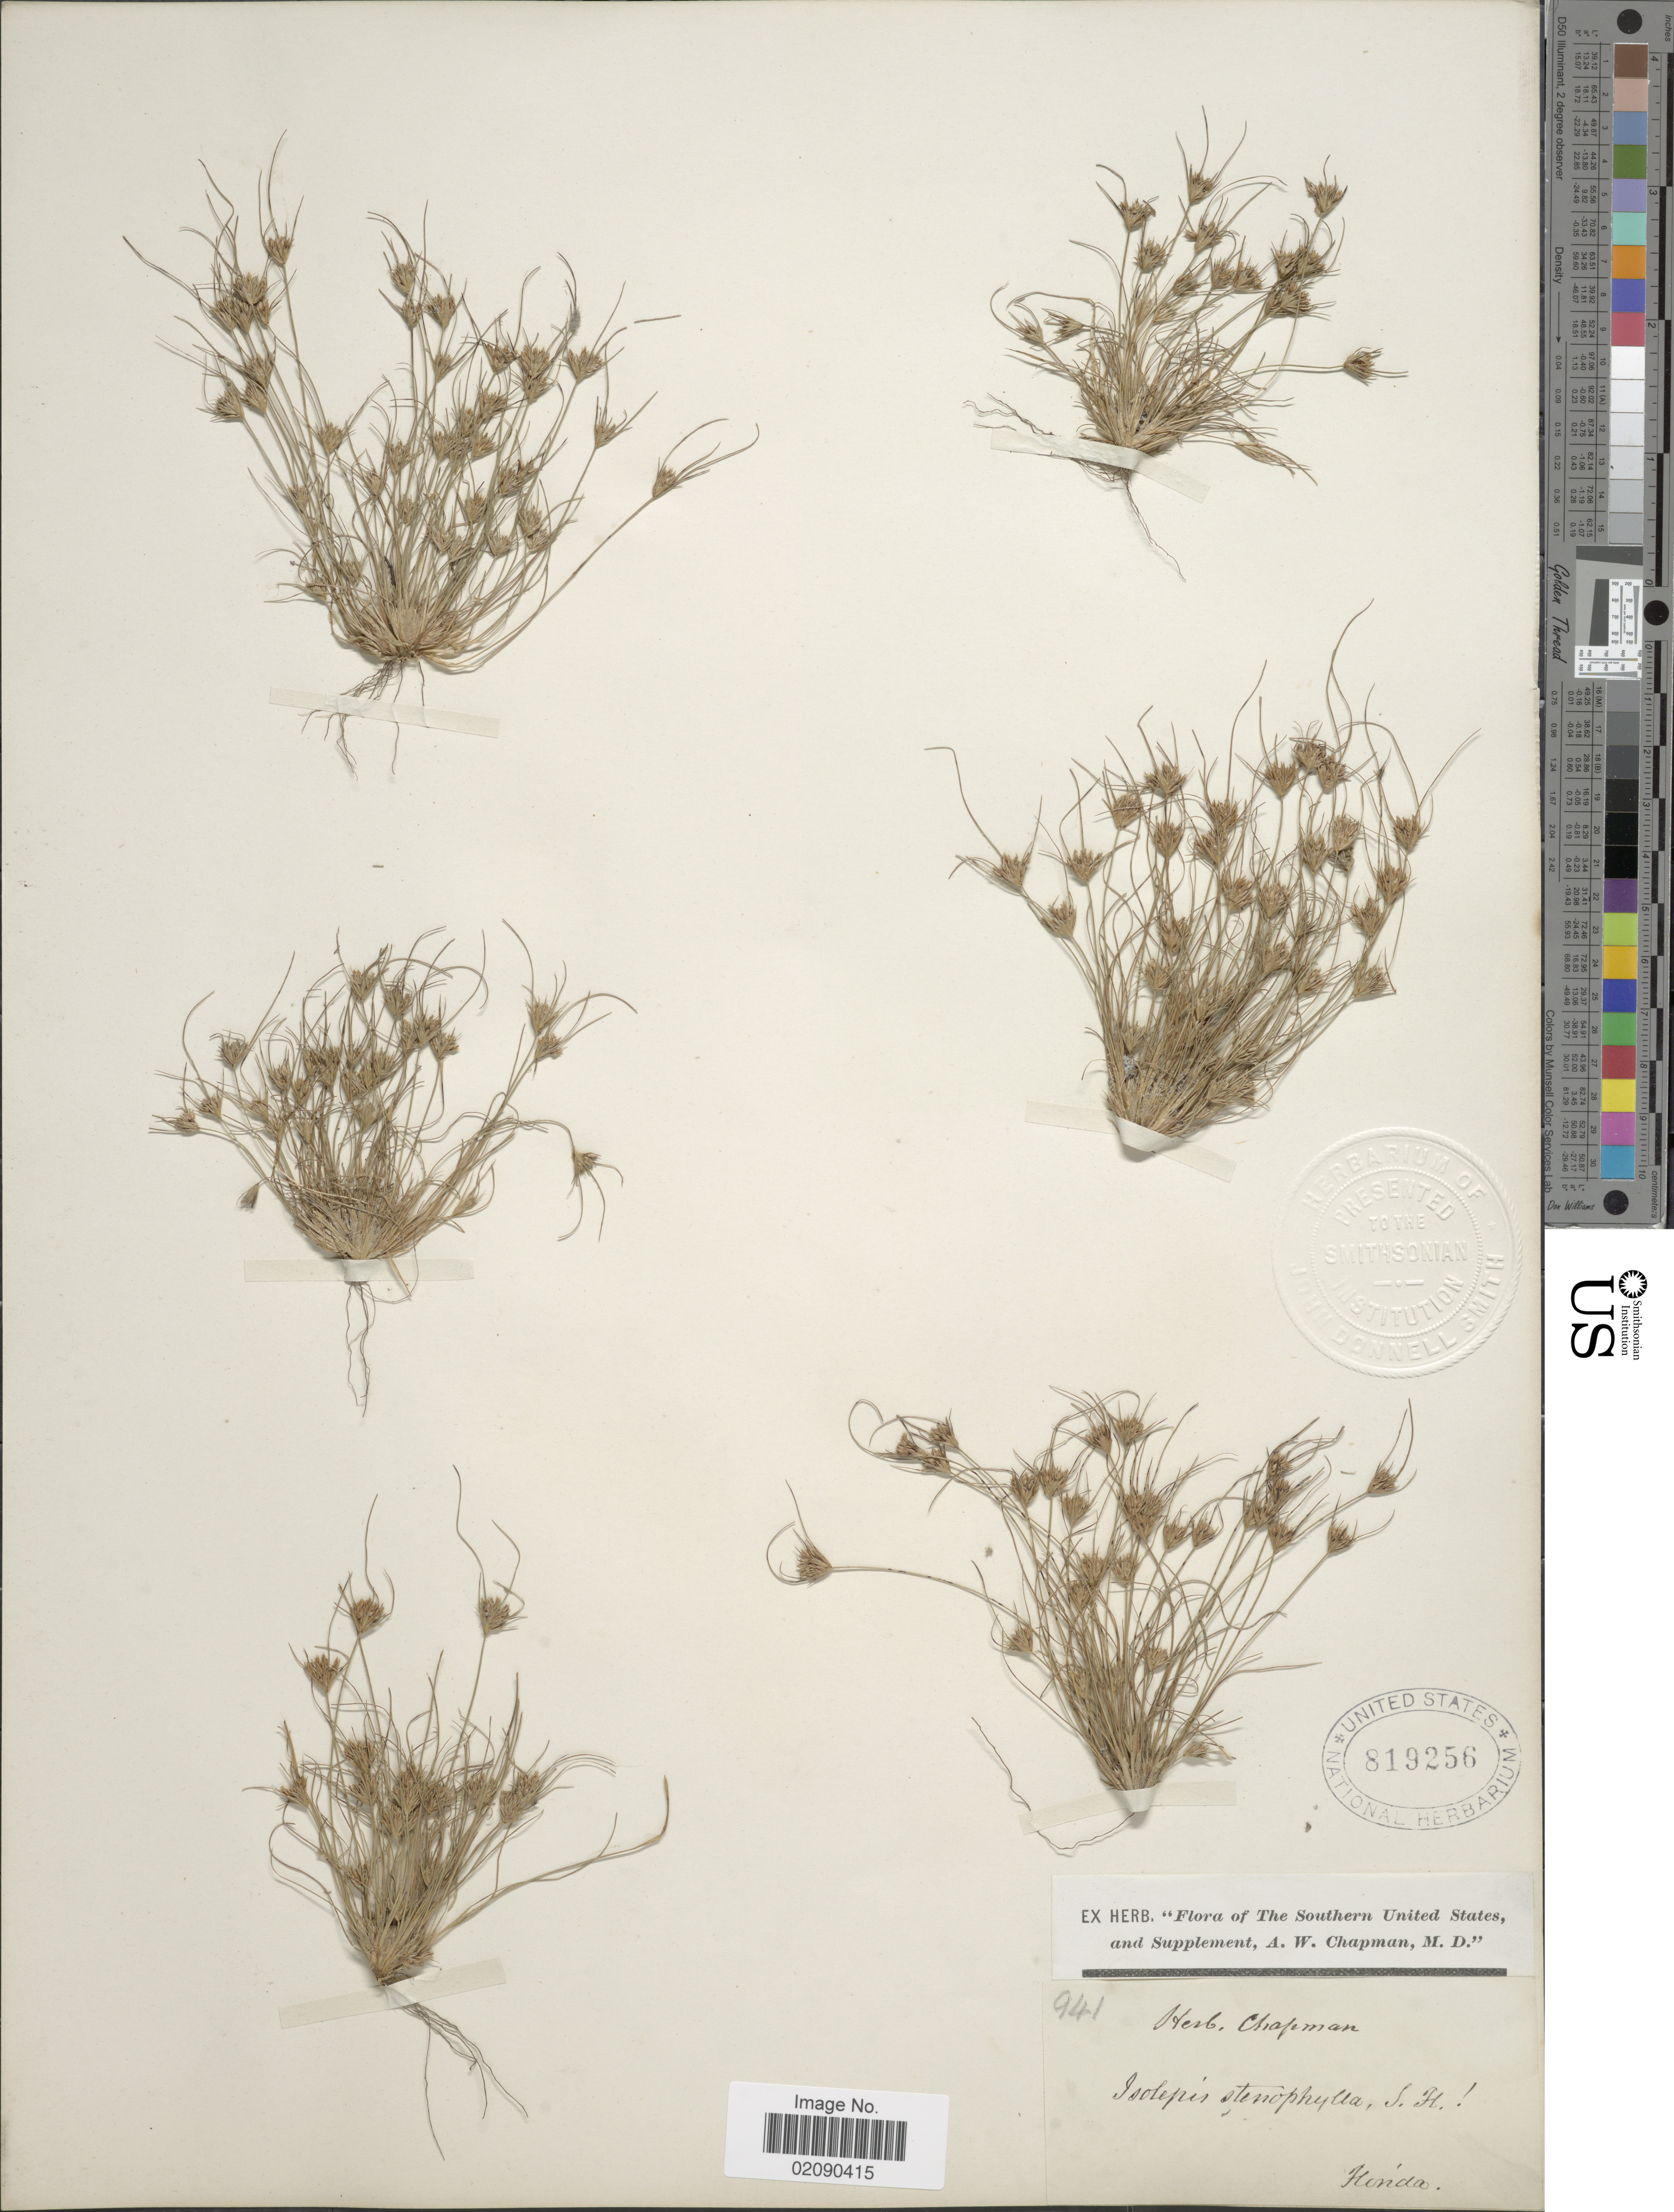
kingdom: Plantae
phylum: Tracheophyta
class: Liliopsida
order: Poales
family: Cyperaceae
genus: Bulbostylis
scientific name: Bulbostylis stenophylla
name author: (Elliott) C.B. Clarke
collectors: ex herb. Chapman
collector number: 941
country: United States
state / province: Florida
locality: The Southern United States, and Supplement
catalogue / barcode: US 819256